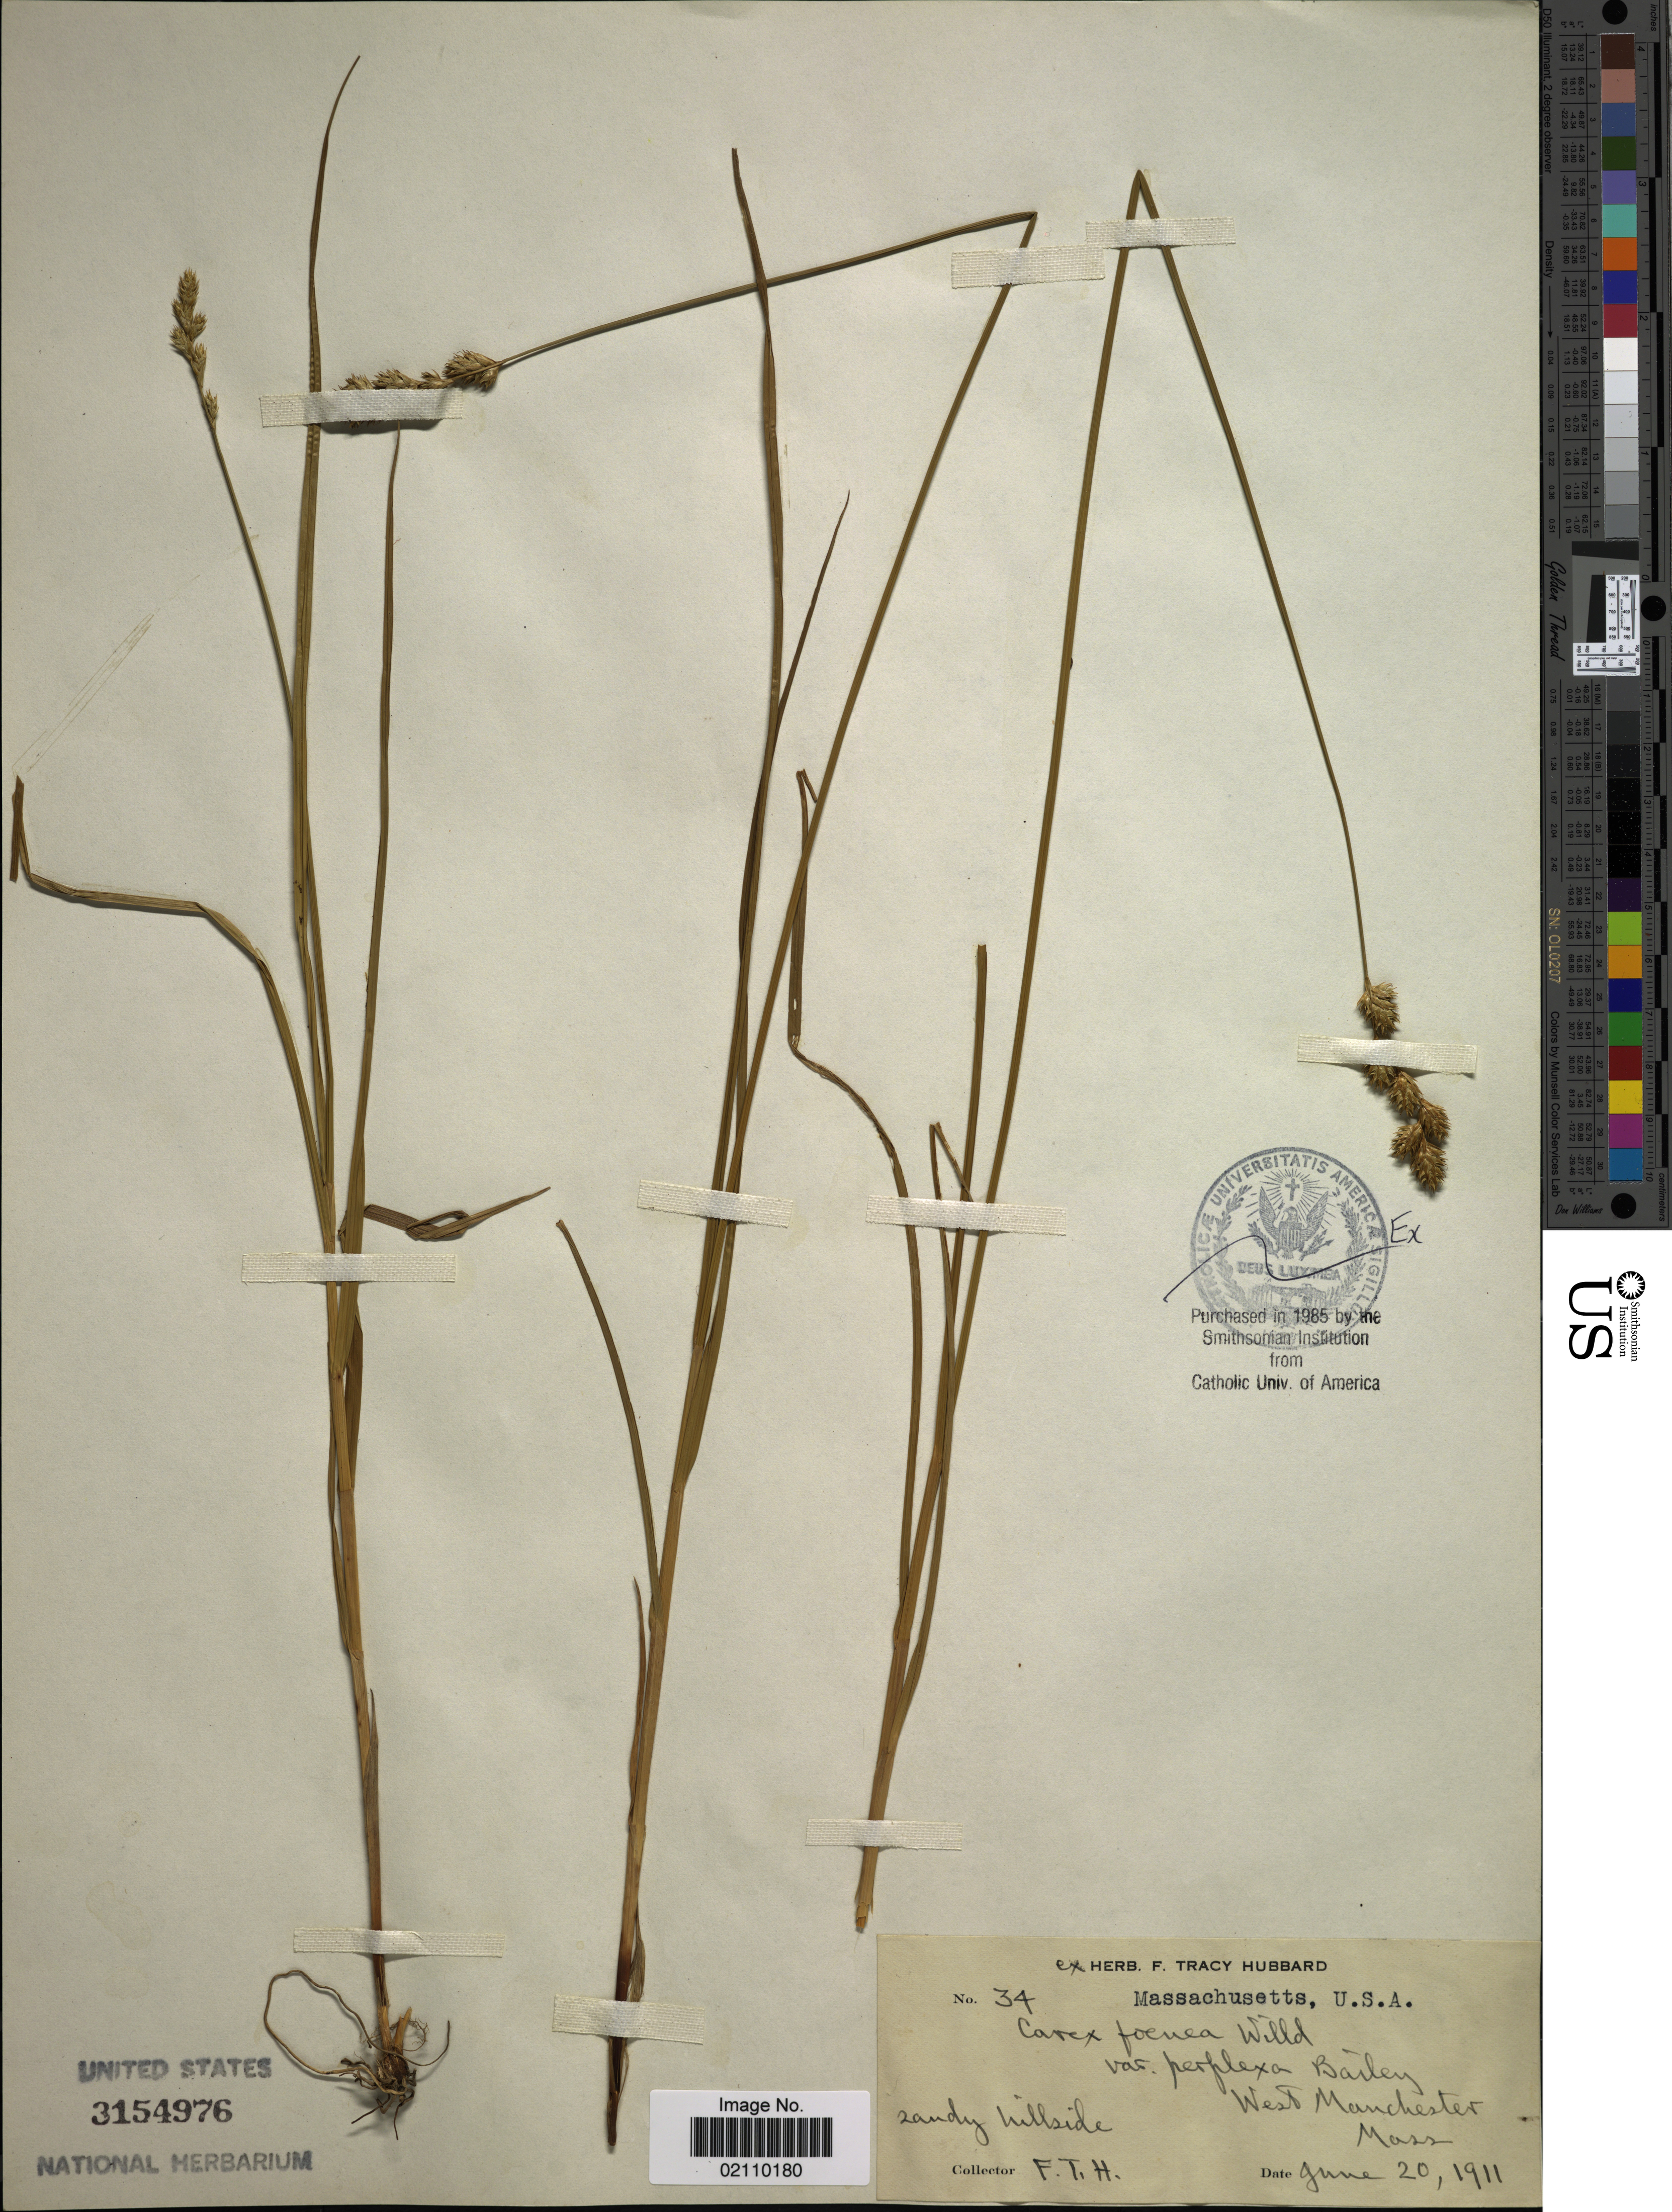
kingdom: Plantae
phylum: Tracheophyta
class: Liliopsida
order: Poales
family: Cyperaceae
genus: Carex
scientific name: Carex foenea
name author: Willd.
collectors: F. T. Hubbard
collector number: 34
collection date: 1911-06-20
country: United States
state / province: Massachusetts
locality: West Manchester, sandy hillside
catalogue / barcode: US 3154976